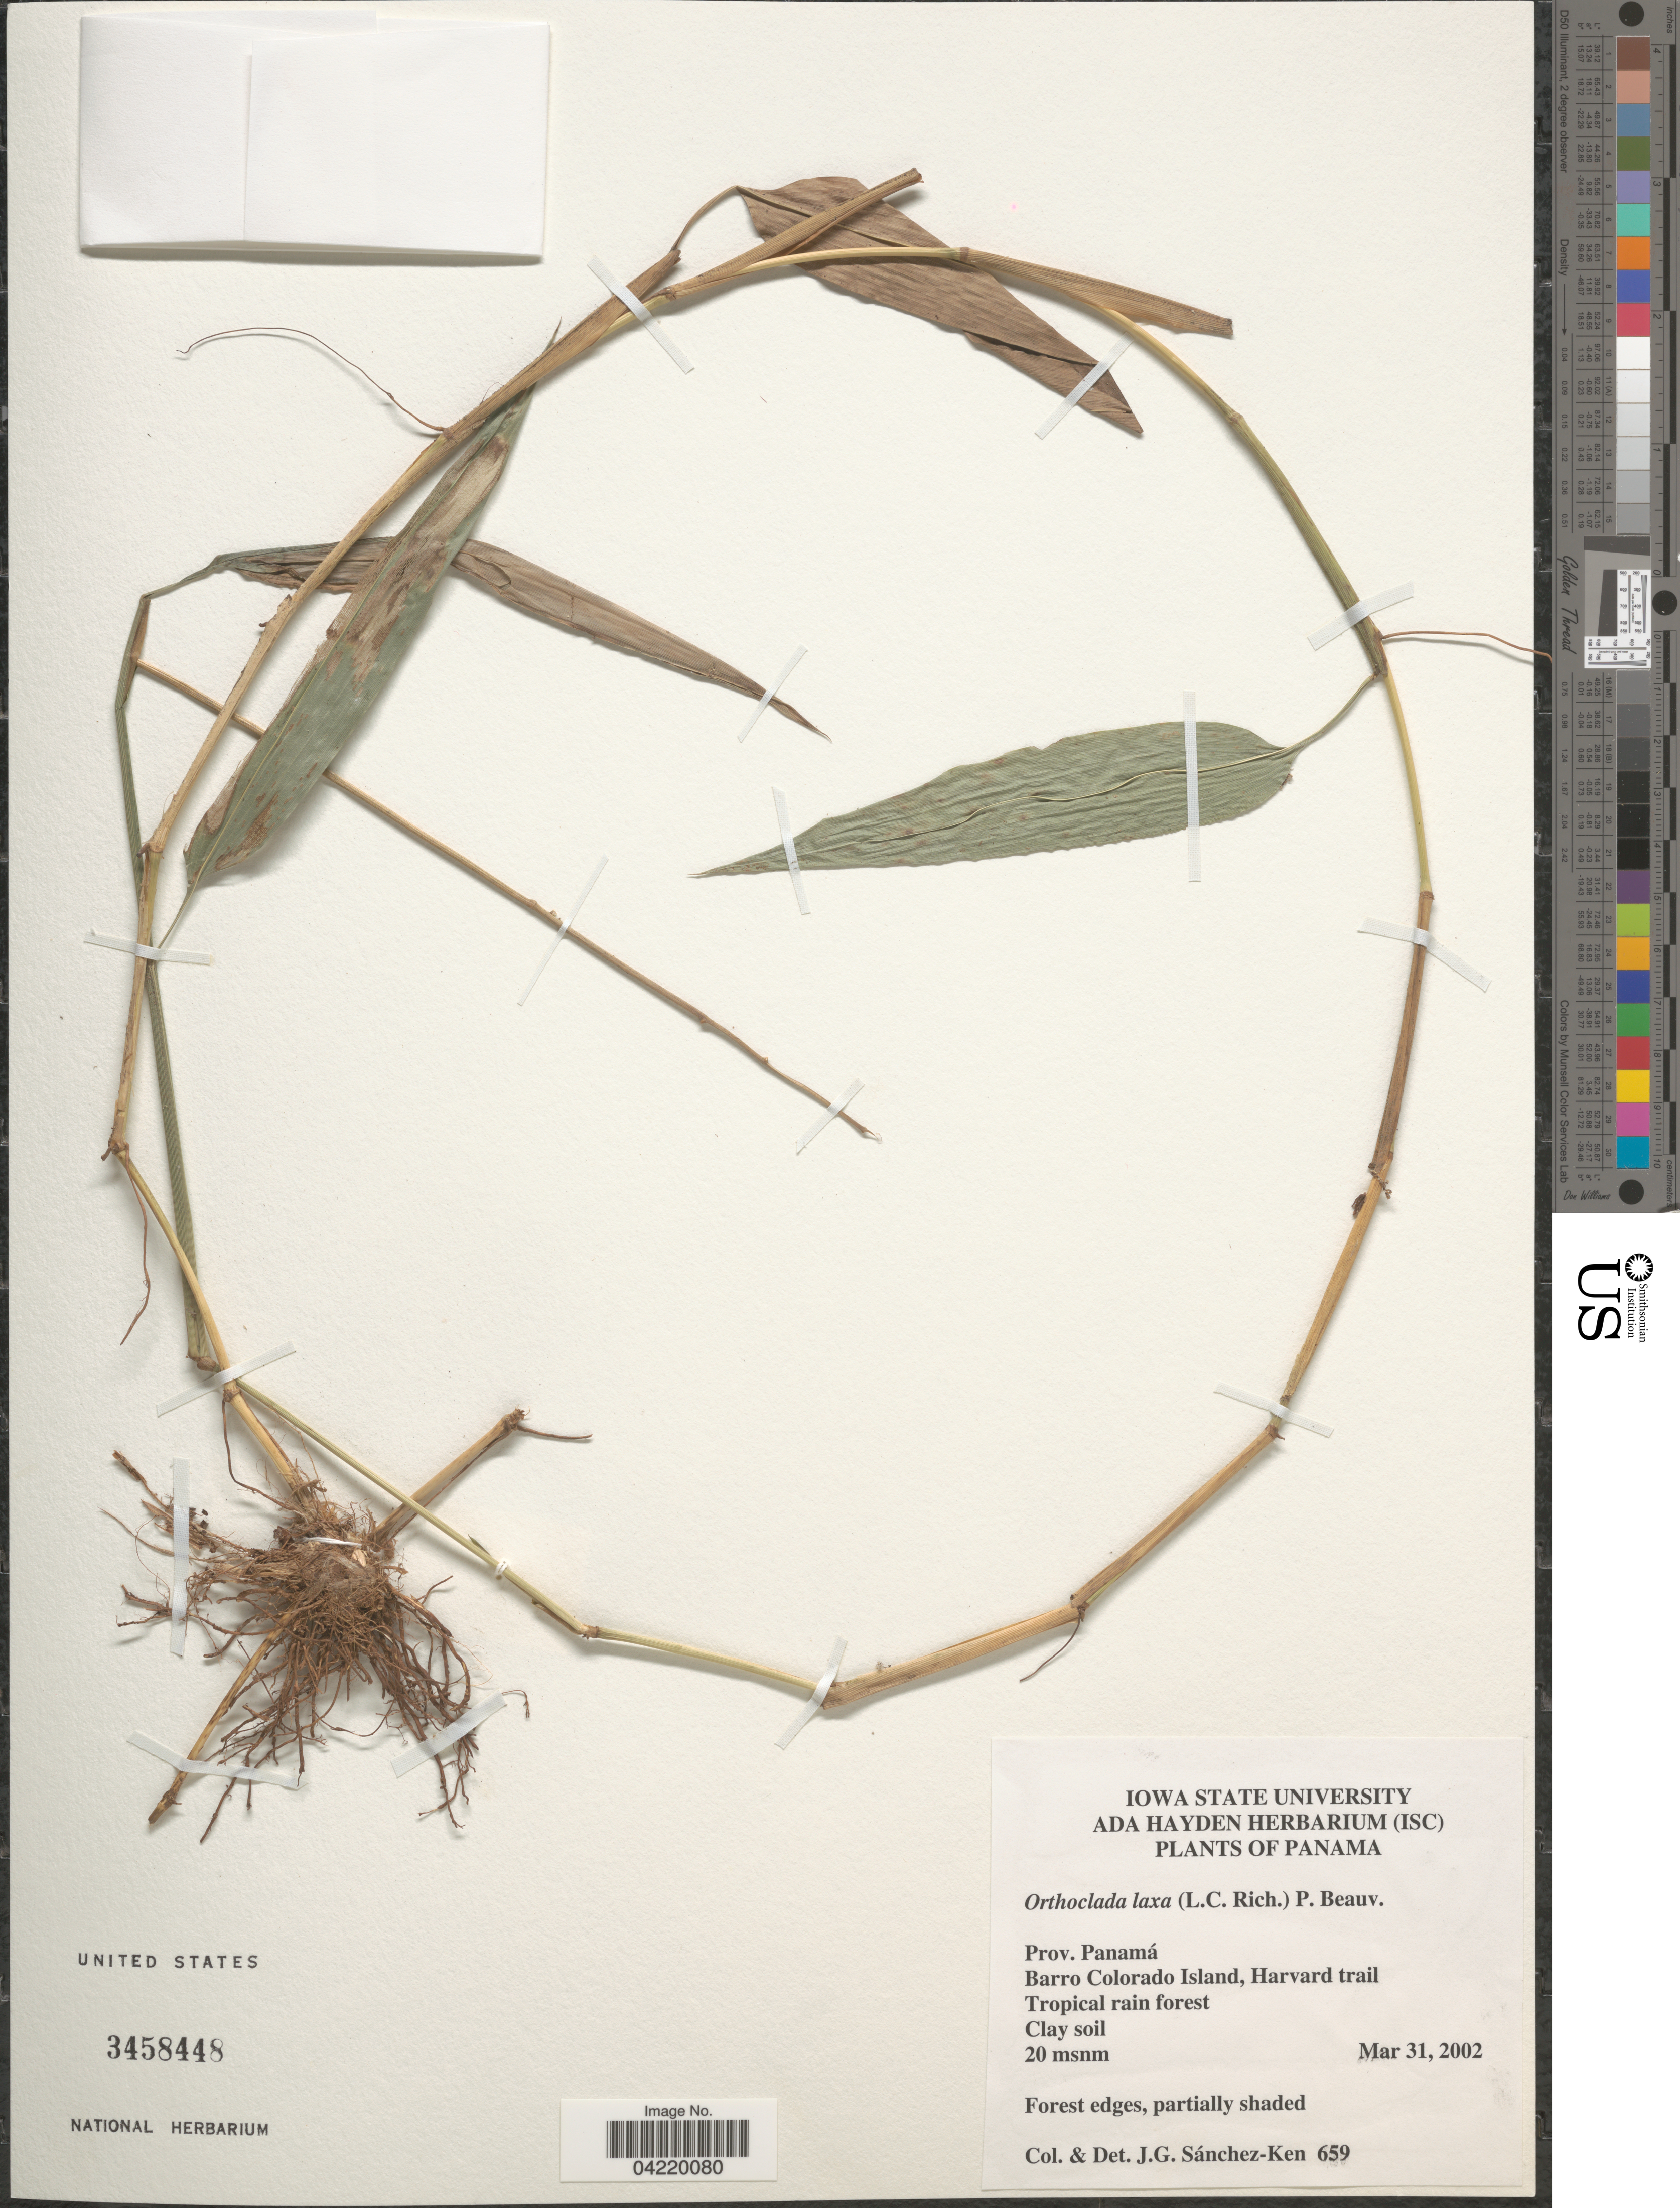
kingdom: Plantae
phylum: Tracheophyta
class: Liliopsida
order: Poales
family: Poaceae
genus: Orthoclada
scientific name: Orthoclada laxa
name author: P. Beauv.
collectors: J. G. Sánchez-Ken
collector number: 659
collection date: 2002-03-31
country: Panama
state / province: Panamá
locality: Barro Colorado Island, Harvard trail. Tropical rain forest.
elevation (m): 20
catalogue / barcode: US 3458448